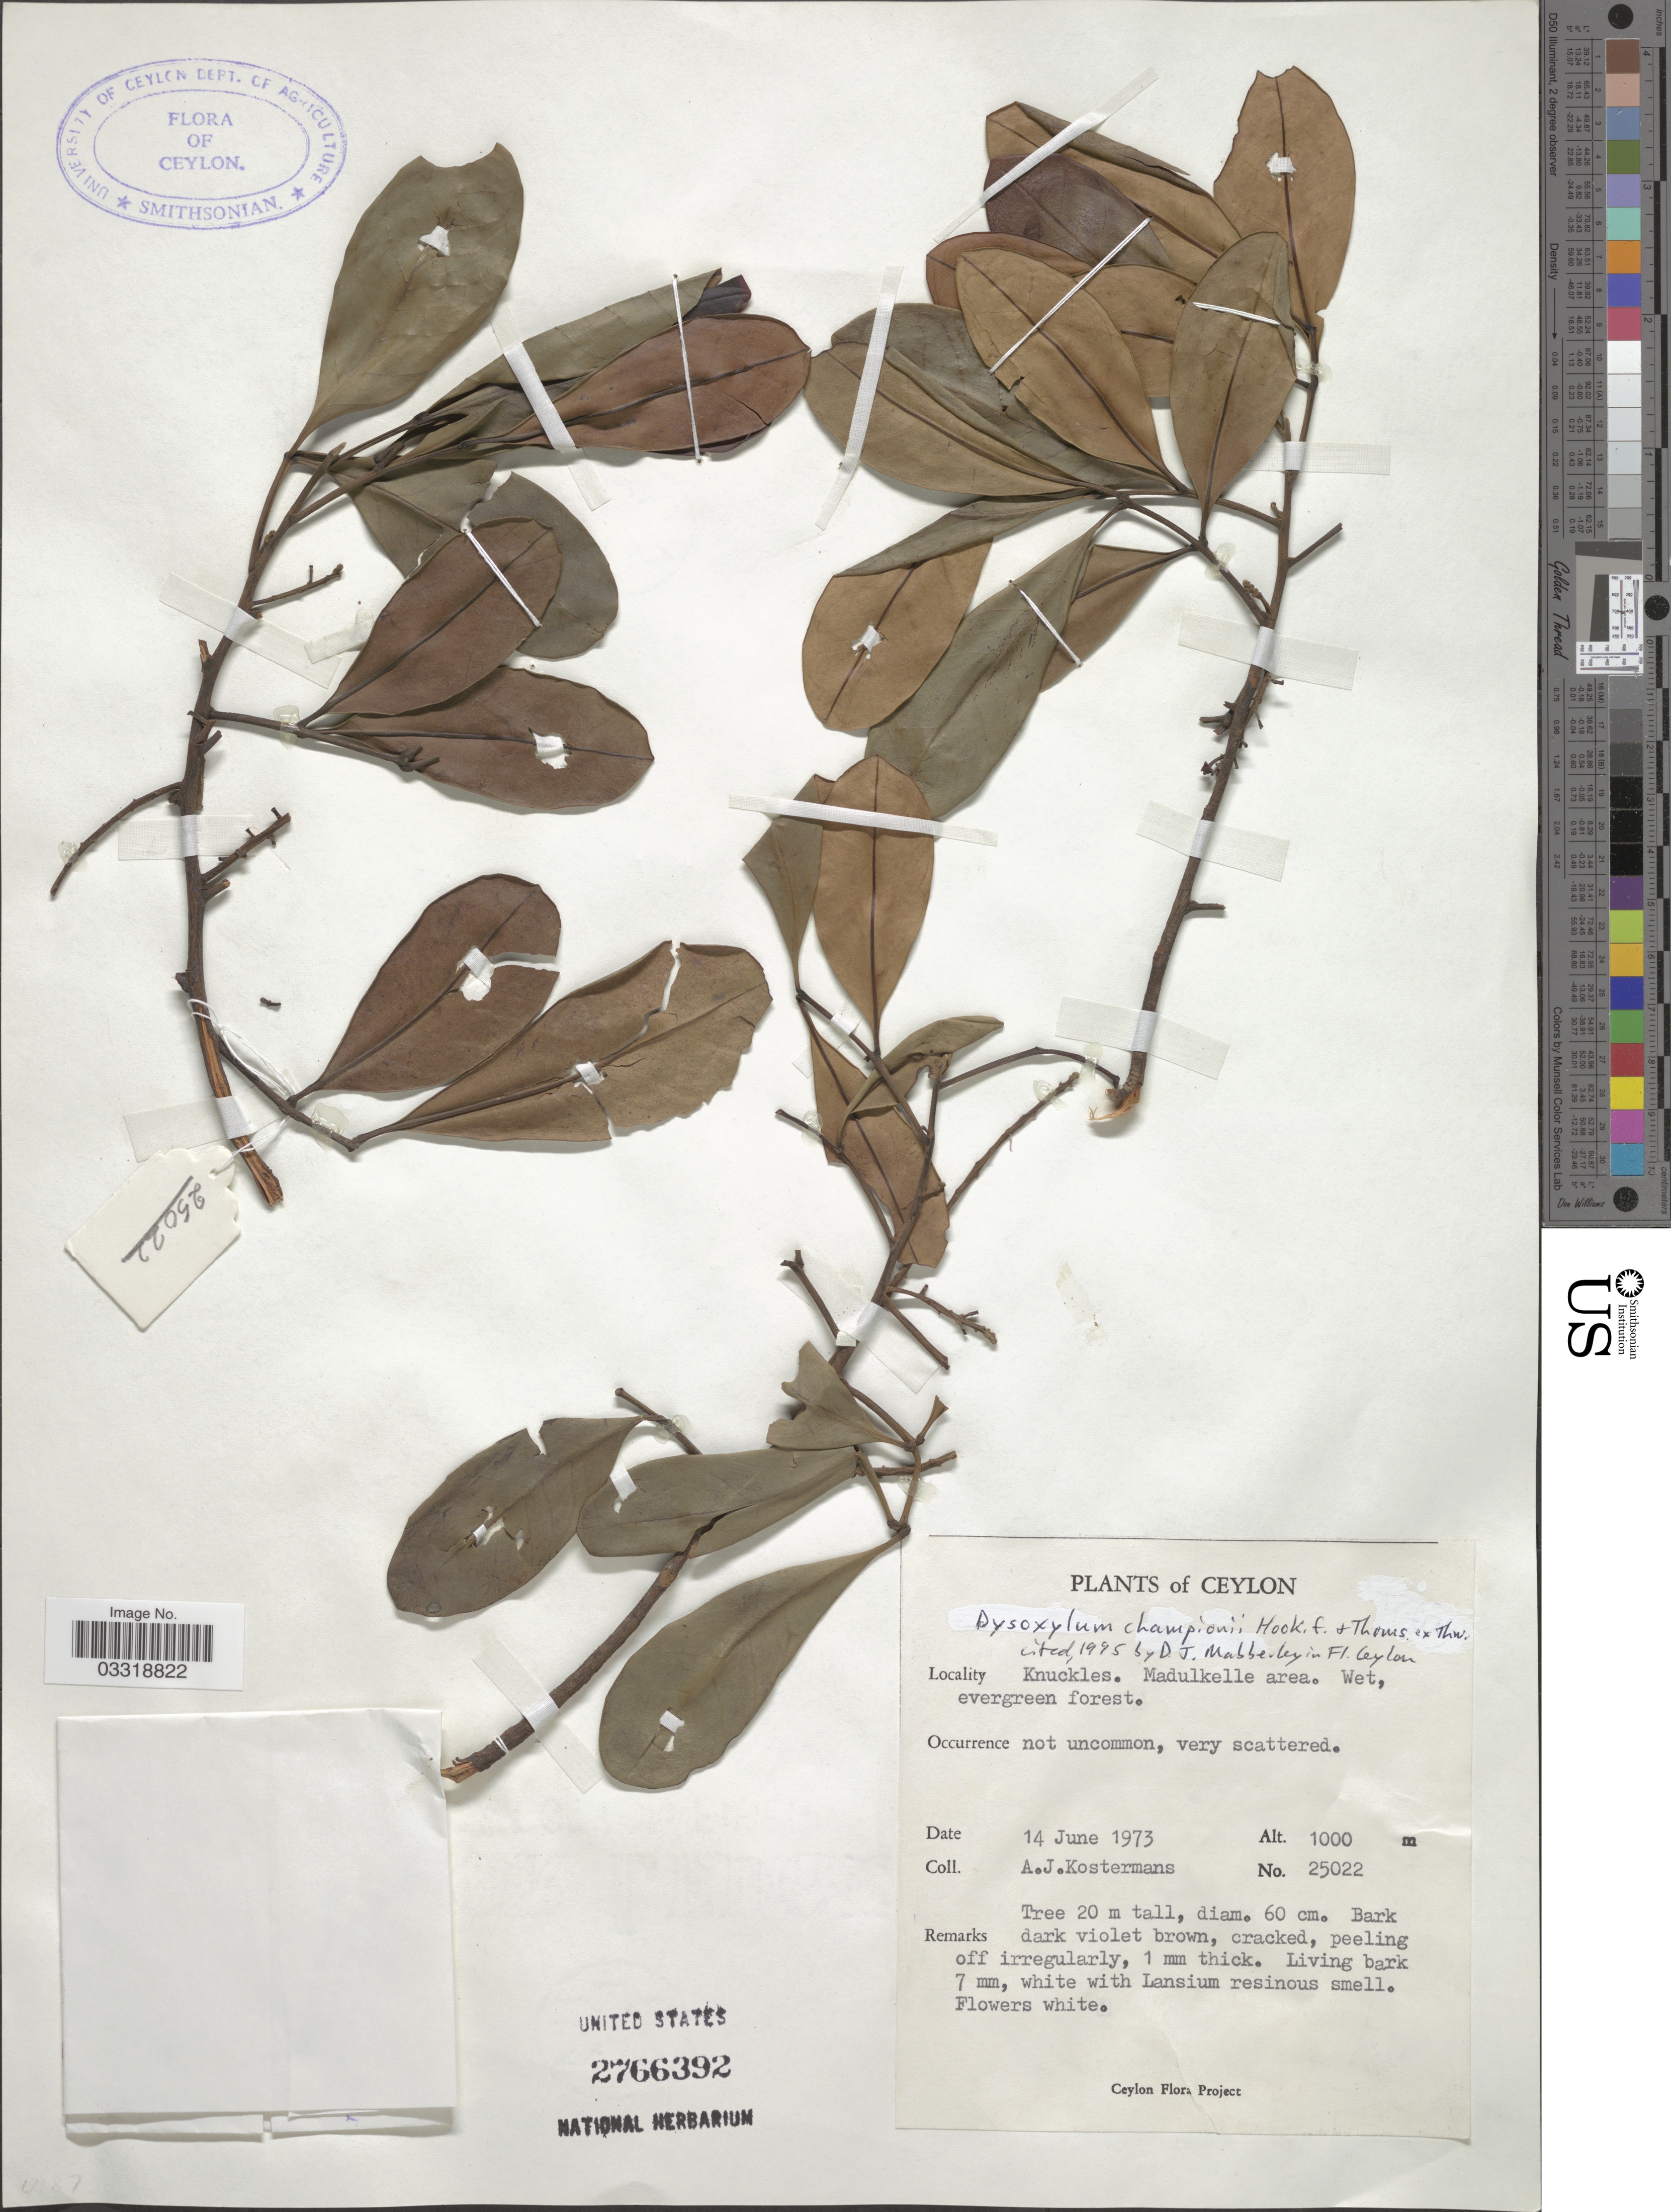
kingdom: Plantae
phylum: Tracheophyta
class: Magnoliopsida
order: Sapindales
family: Meliaceae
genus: Pseudocarapa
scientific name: Pseudocarapa championii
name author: (Hook. f. & Thomson ex Thwaites) Hemsl.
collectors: A. J. G. Kostermans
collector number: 25022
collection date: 1973-06-14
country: Sri Lanka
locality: Ceylon. Knuckles. Madulkelle area.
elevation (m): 1000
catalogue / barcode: US 2766392